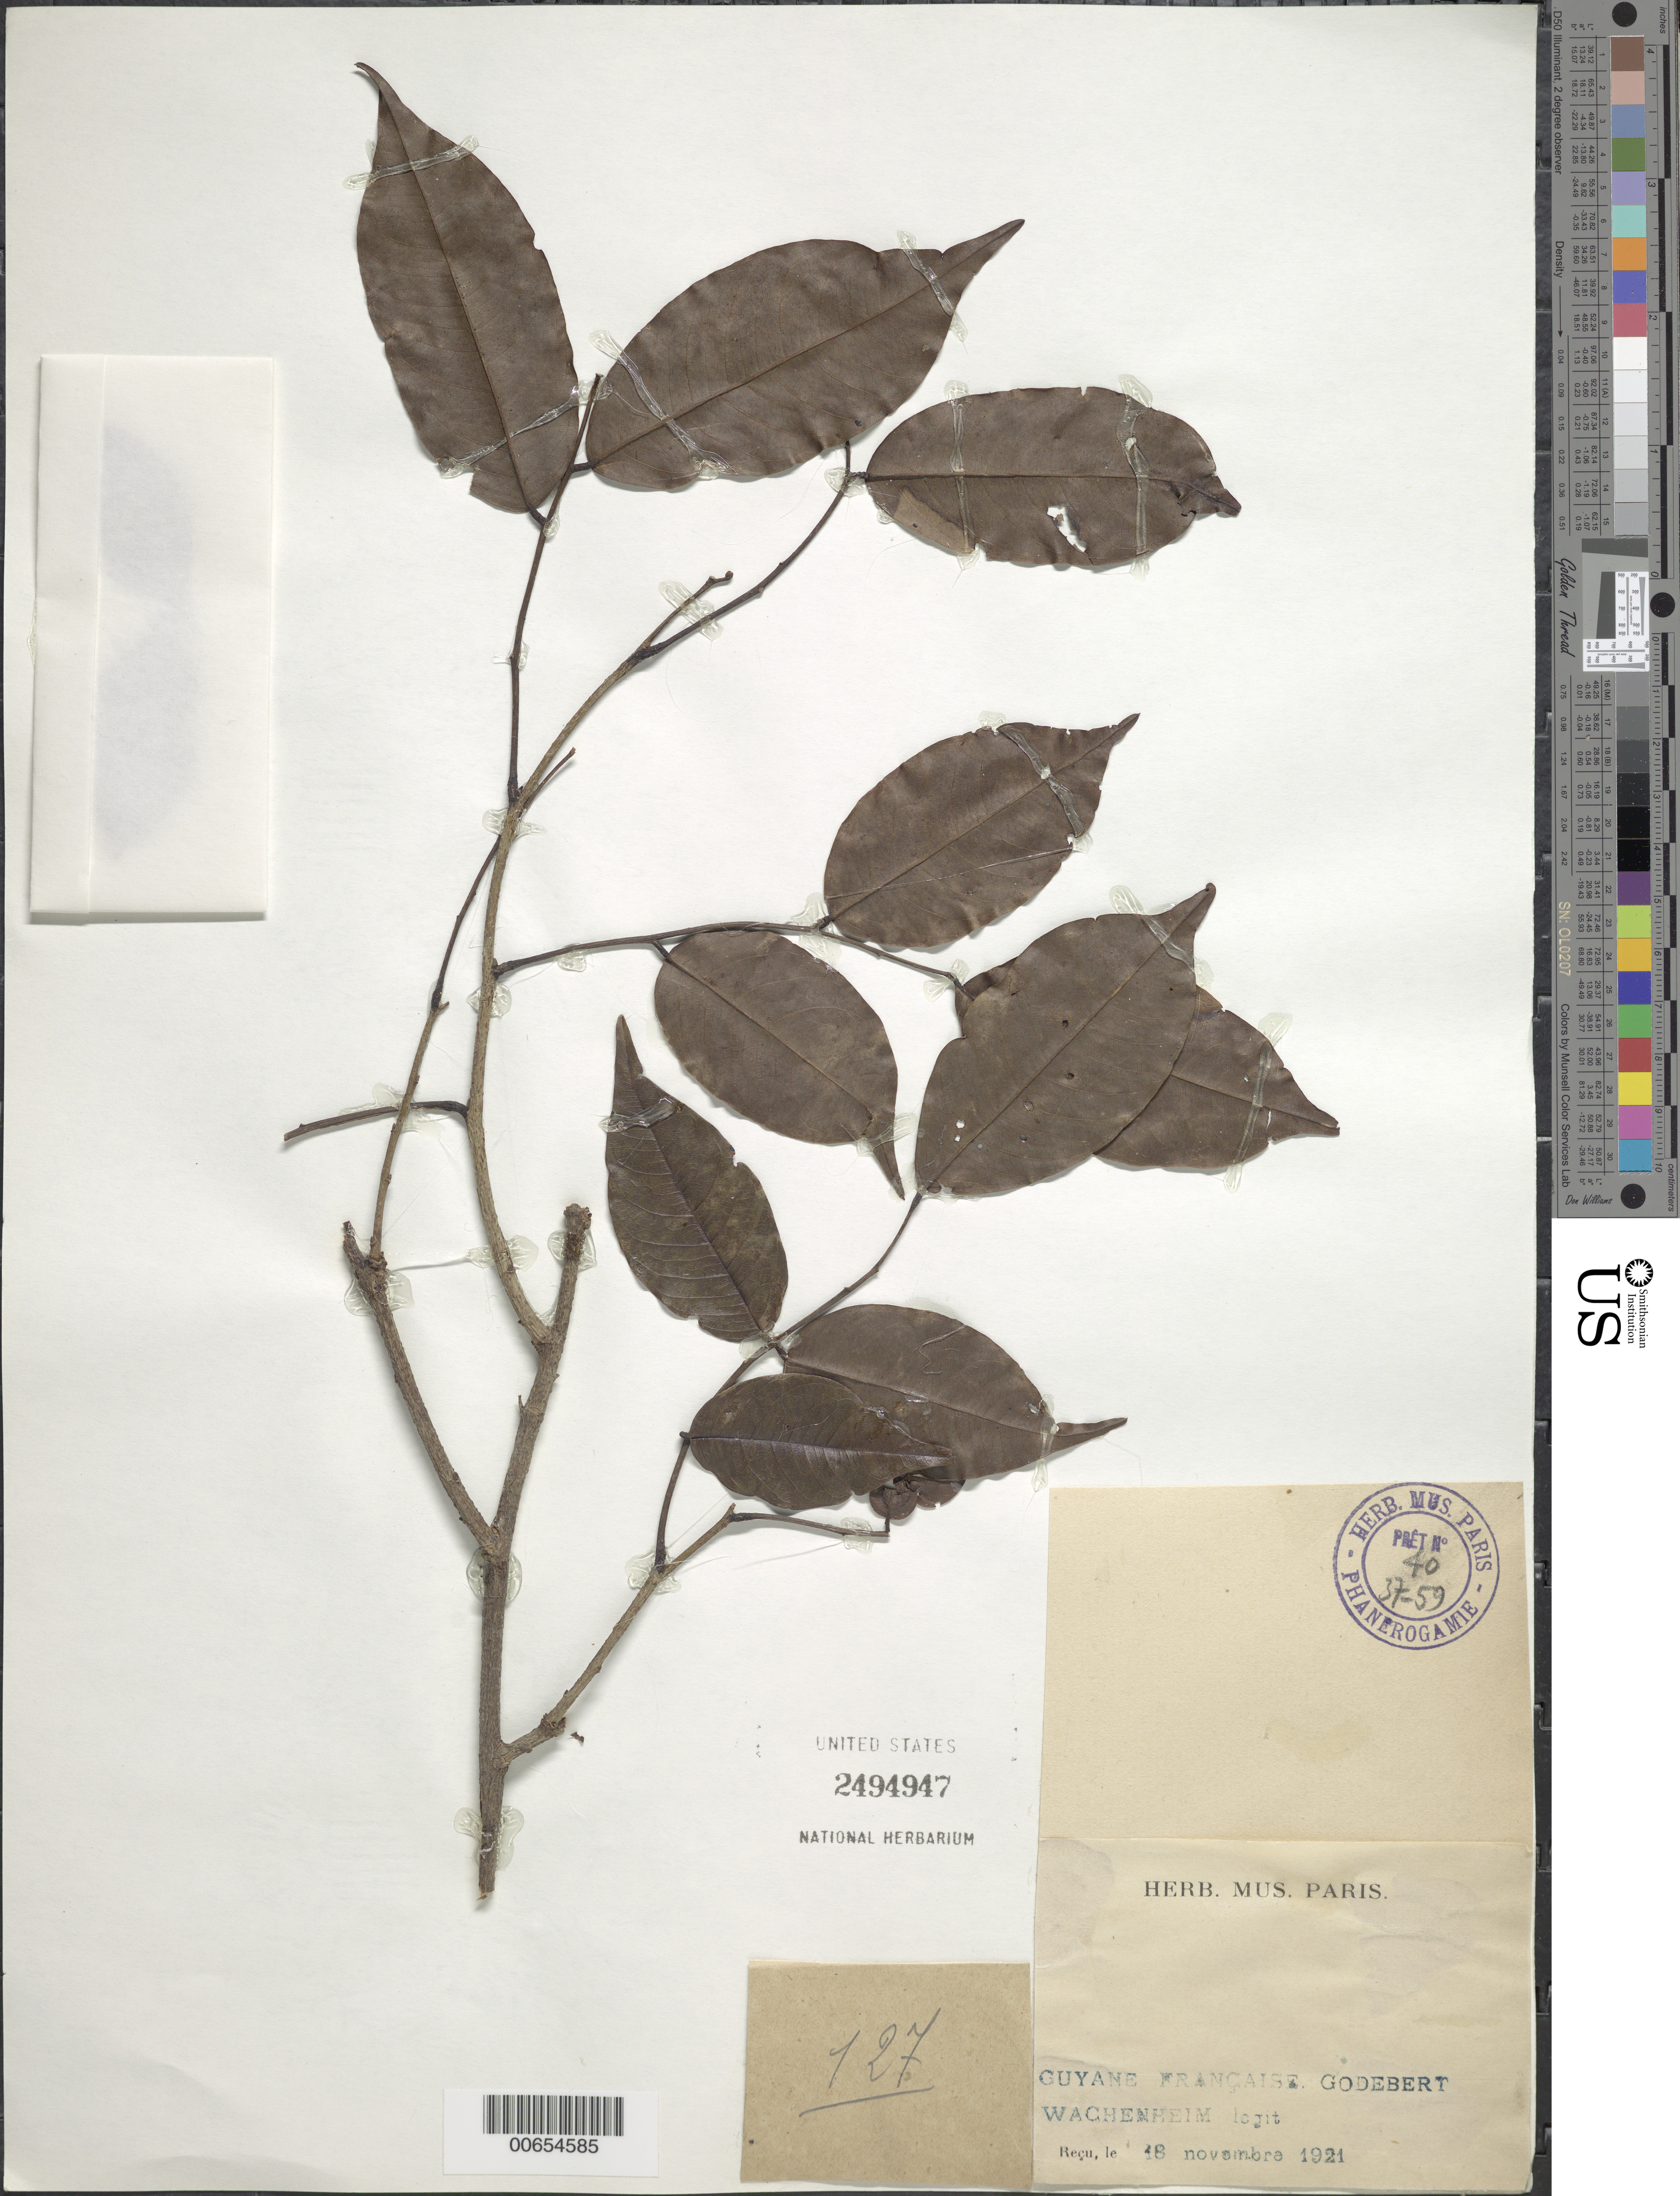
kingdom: Plantae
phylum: Tracheophyta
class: Magnoliopsida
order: Fabales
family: Fabaceae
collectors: G. Wachenheim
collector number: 127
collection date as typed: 18-Nov-21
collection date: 1921-11-18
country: French Guiana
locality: Godebert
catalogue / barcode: US 2494947